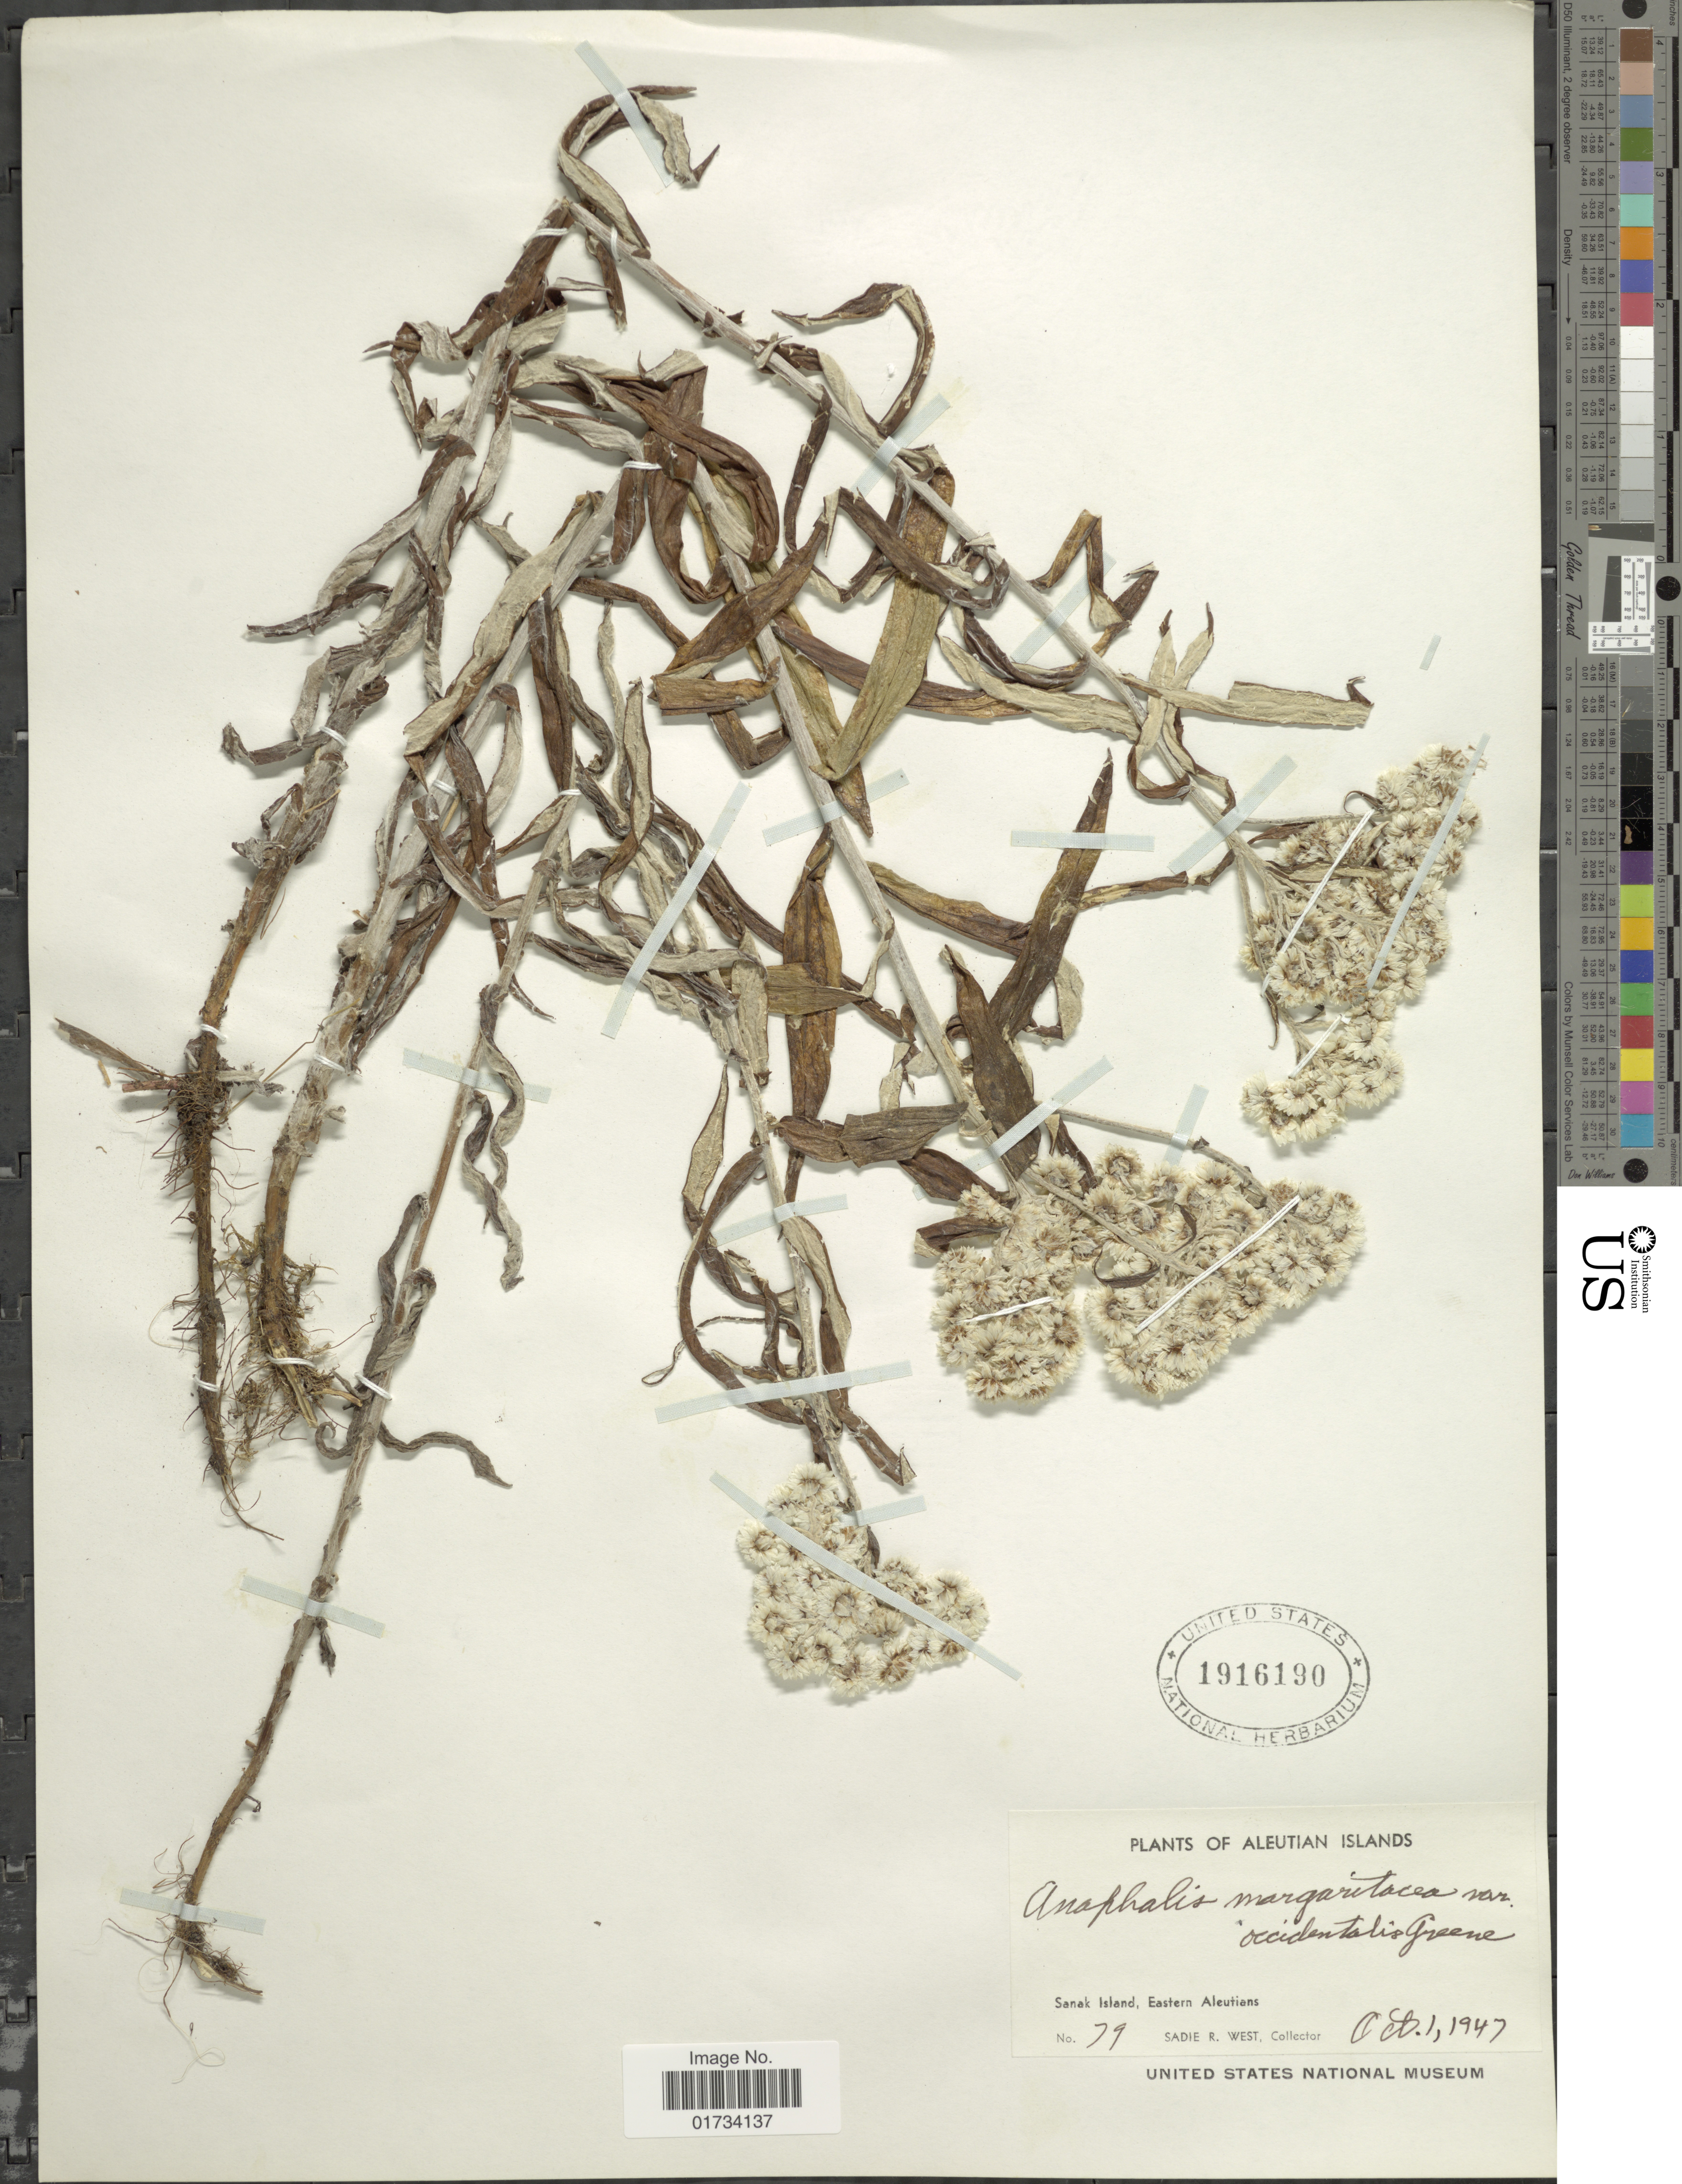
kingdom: Plantae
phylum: Tracheophyta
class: Magnoliopsida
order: Asterales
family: Asteraceae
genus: Anaphalis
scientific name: Anaphalis margaritacea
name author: (L.) Benth. & Hook. f.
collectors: S. R. West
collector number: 79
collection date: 1947-10-01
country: United States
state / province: Alaska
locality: Aleutian Islands, Sanak Island, Eastern Aleutians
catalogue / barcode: US 1916190